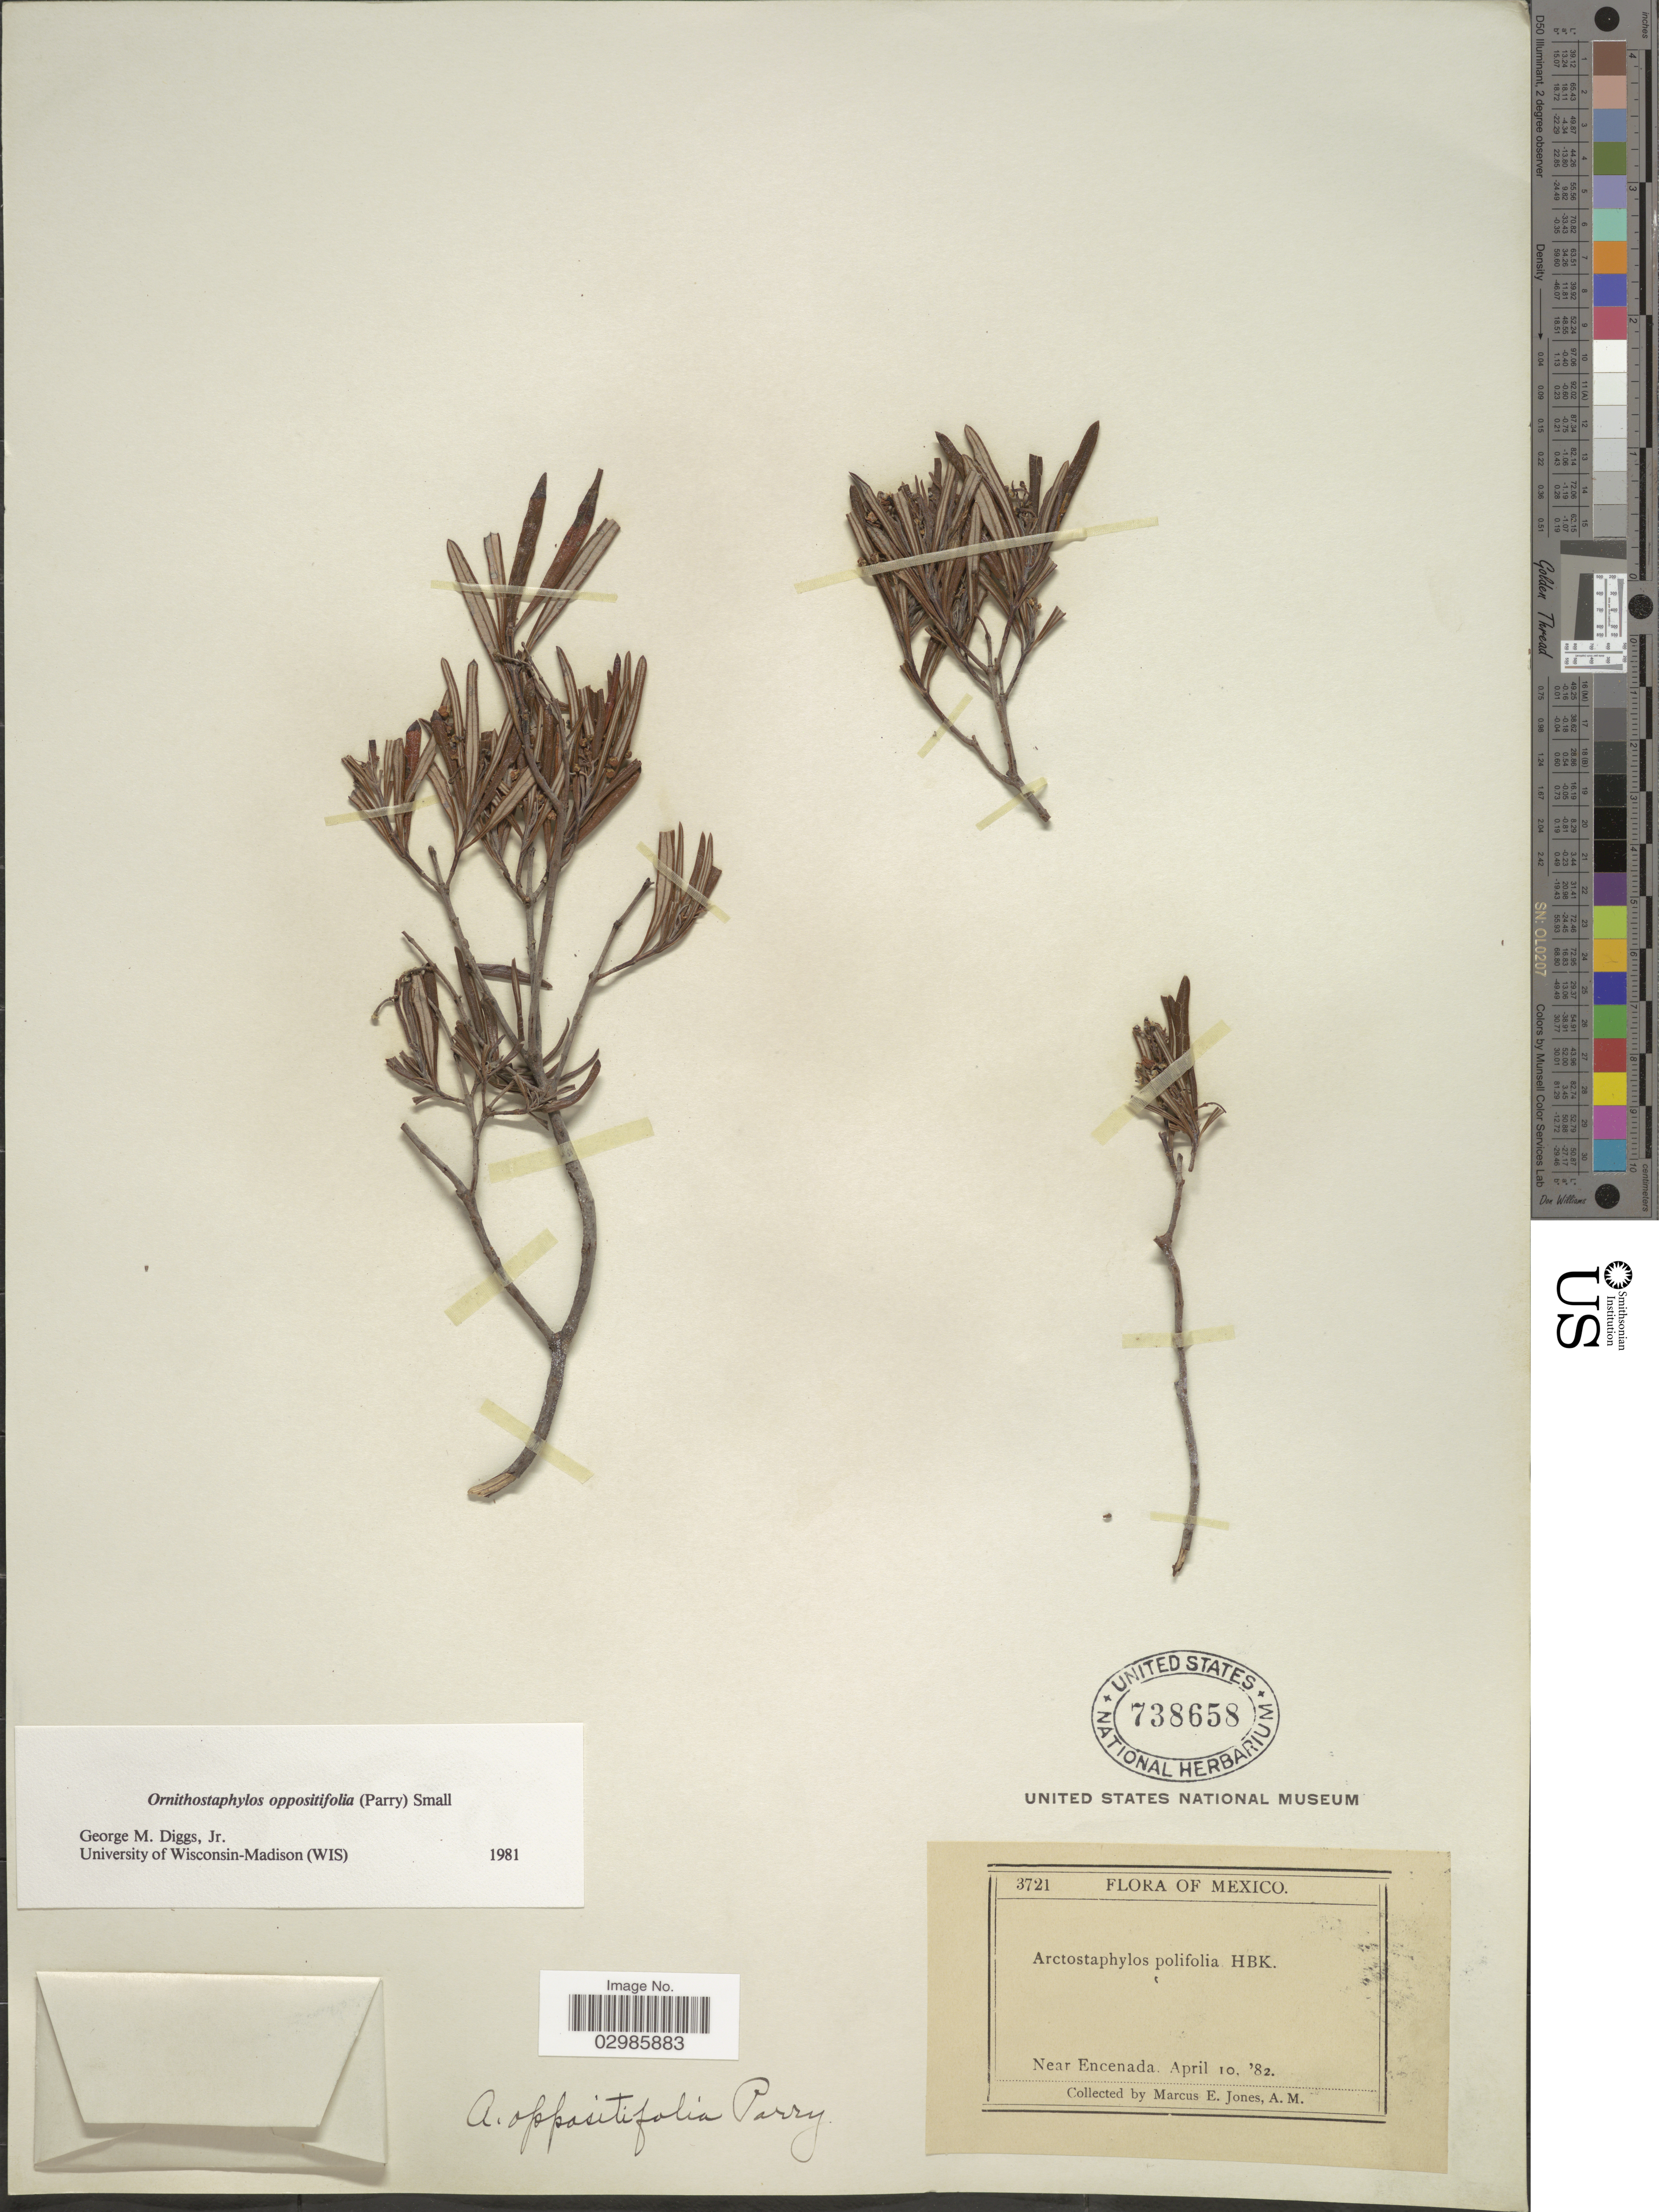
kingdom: Plantae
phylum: Tracheophyta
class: Magnoliopsida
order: Ericales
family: Ericaceae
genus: Ornithostaphylos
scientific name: Ornithostaphylos oppositifolia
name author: (Parry) Small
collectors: M. E. Jones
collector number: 3721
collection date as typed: Transcribed d/m/y: 10/4/82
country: Mexico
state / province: Baja California Norte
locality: Near Ensenada.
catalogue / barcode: US 738658